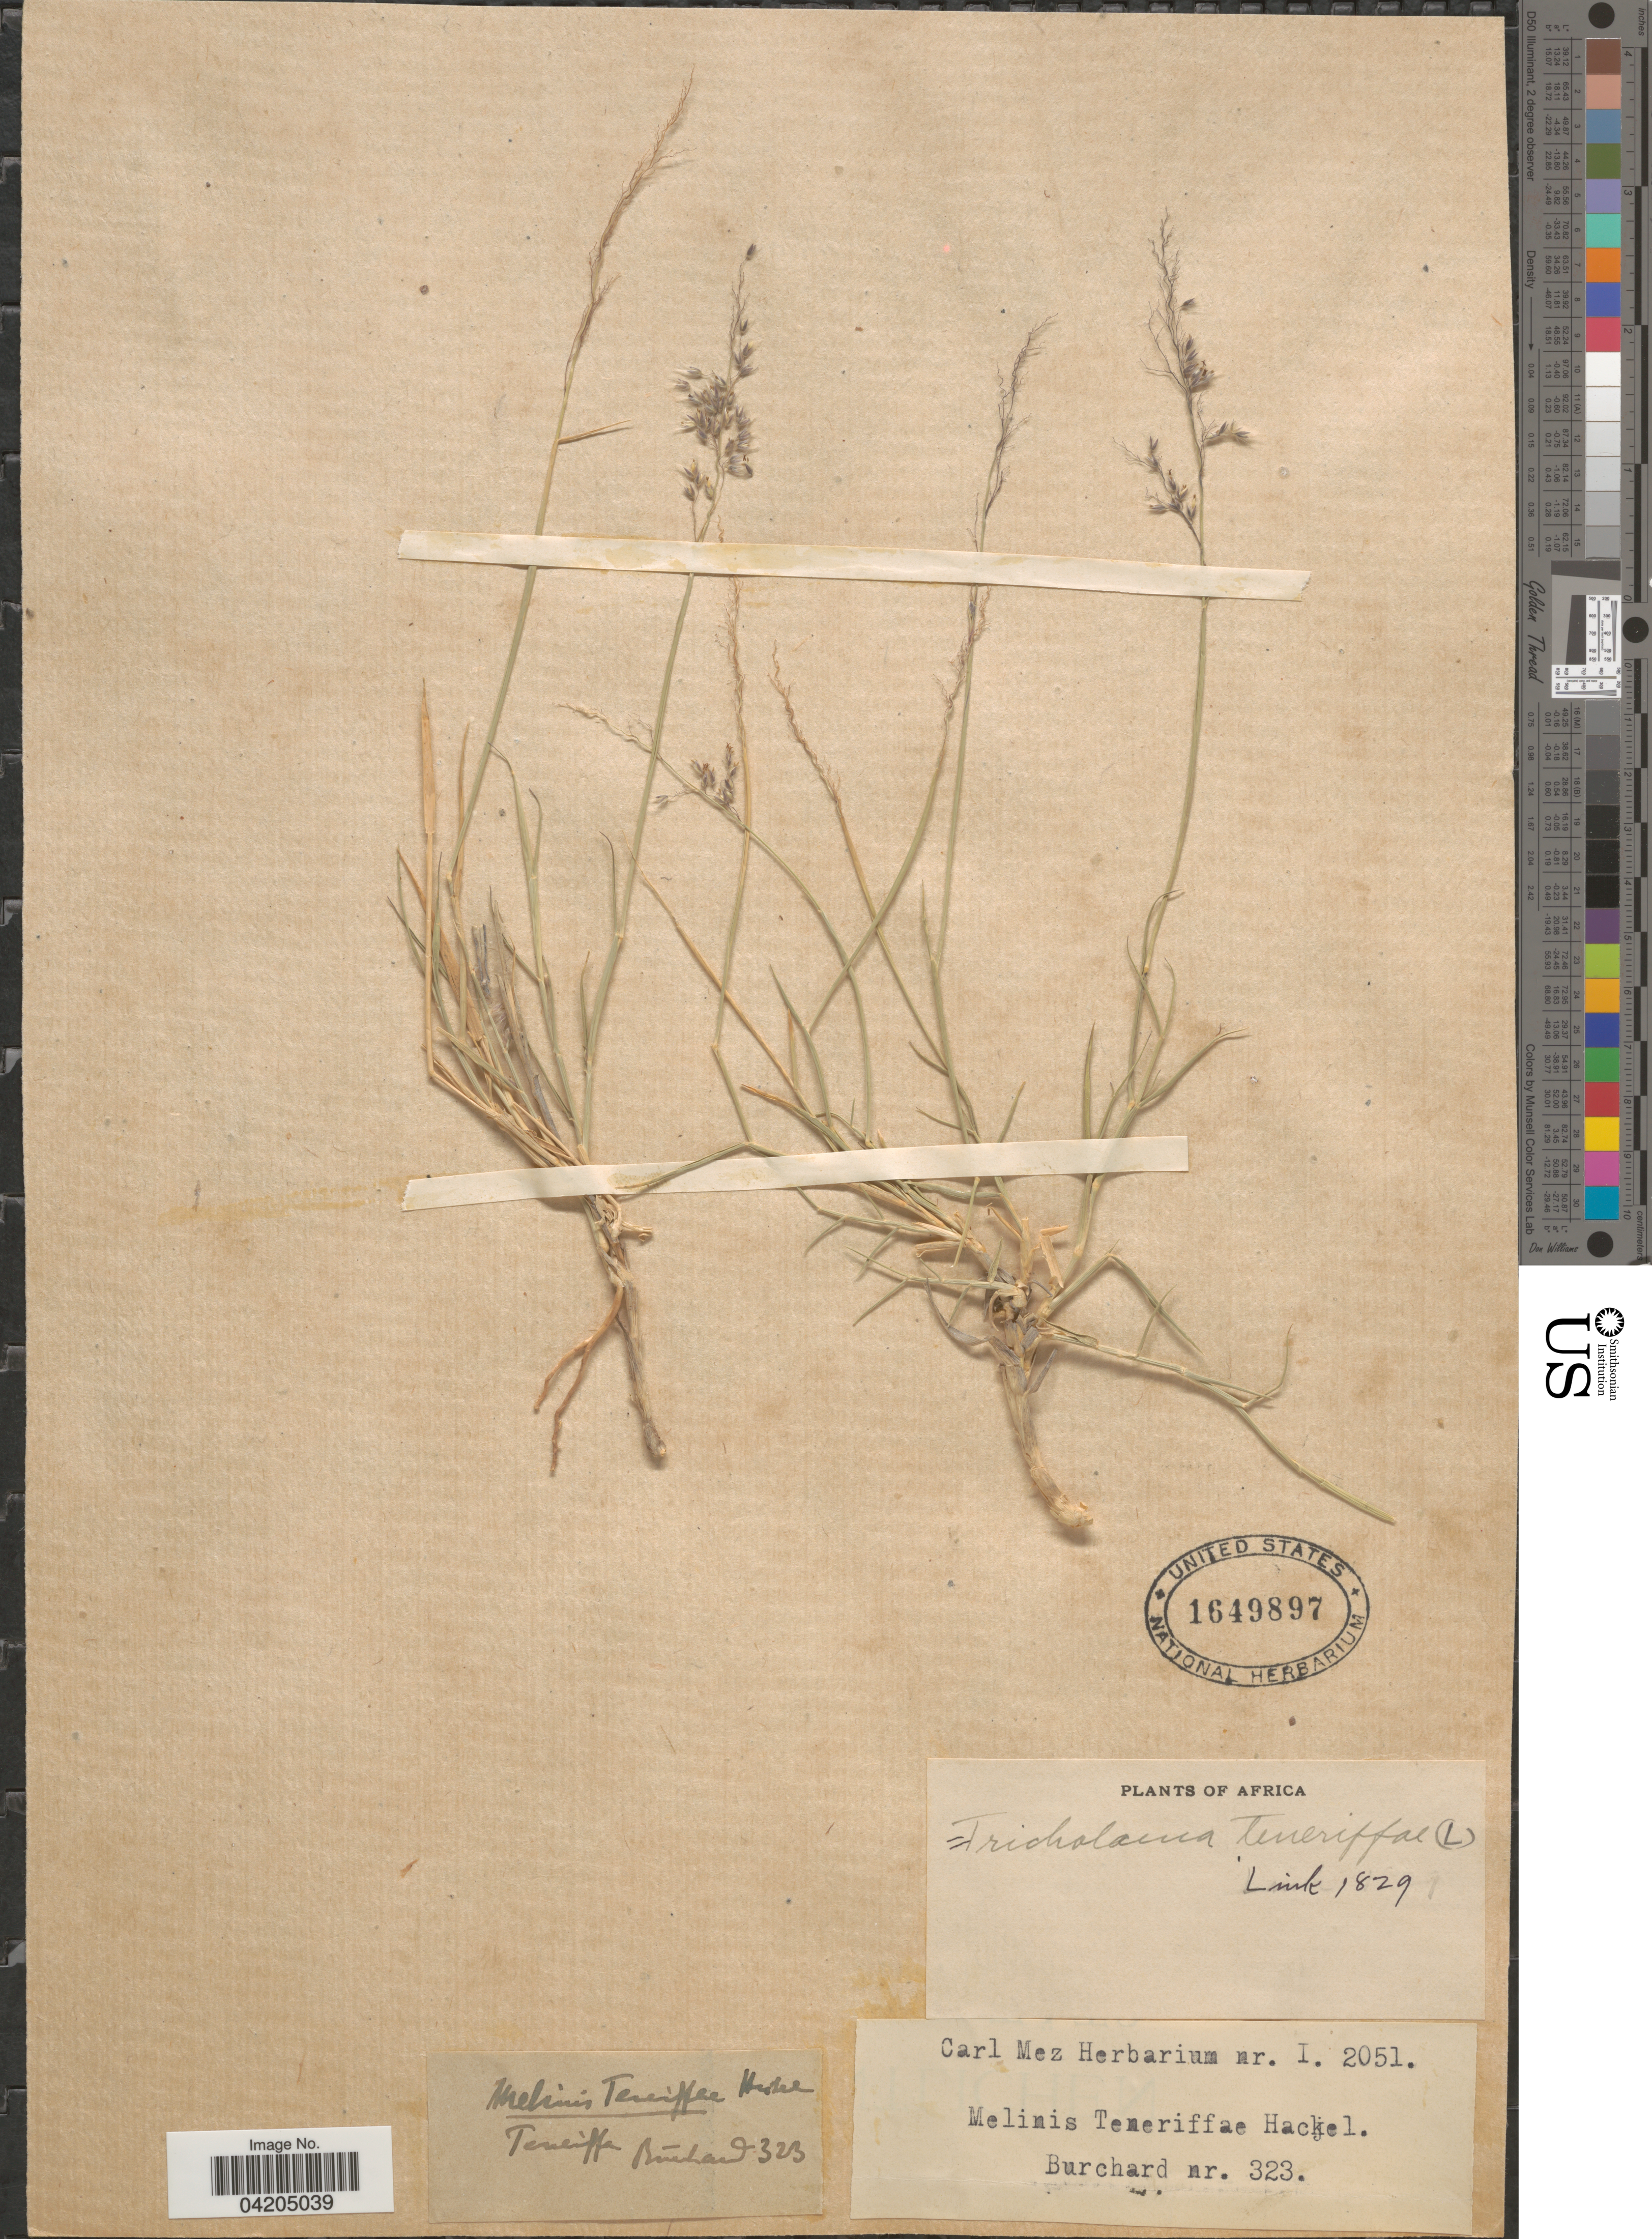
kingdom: Plantae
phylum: Tracheophyta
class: Liliopsida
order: Poales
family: Poaceae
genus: Tricholaena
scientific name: Tricholaena teneriffae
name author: (L.) Link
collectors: Burchard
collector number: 323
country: Spain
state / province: Canarias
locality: Teneriffe.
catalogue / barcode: US 1649897